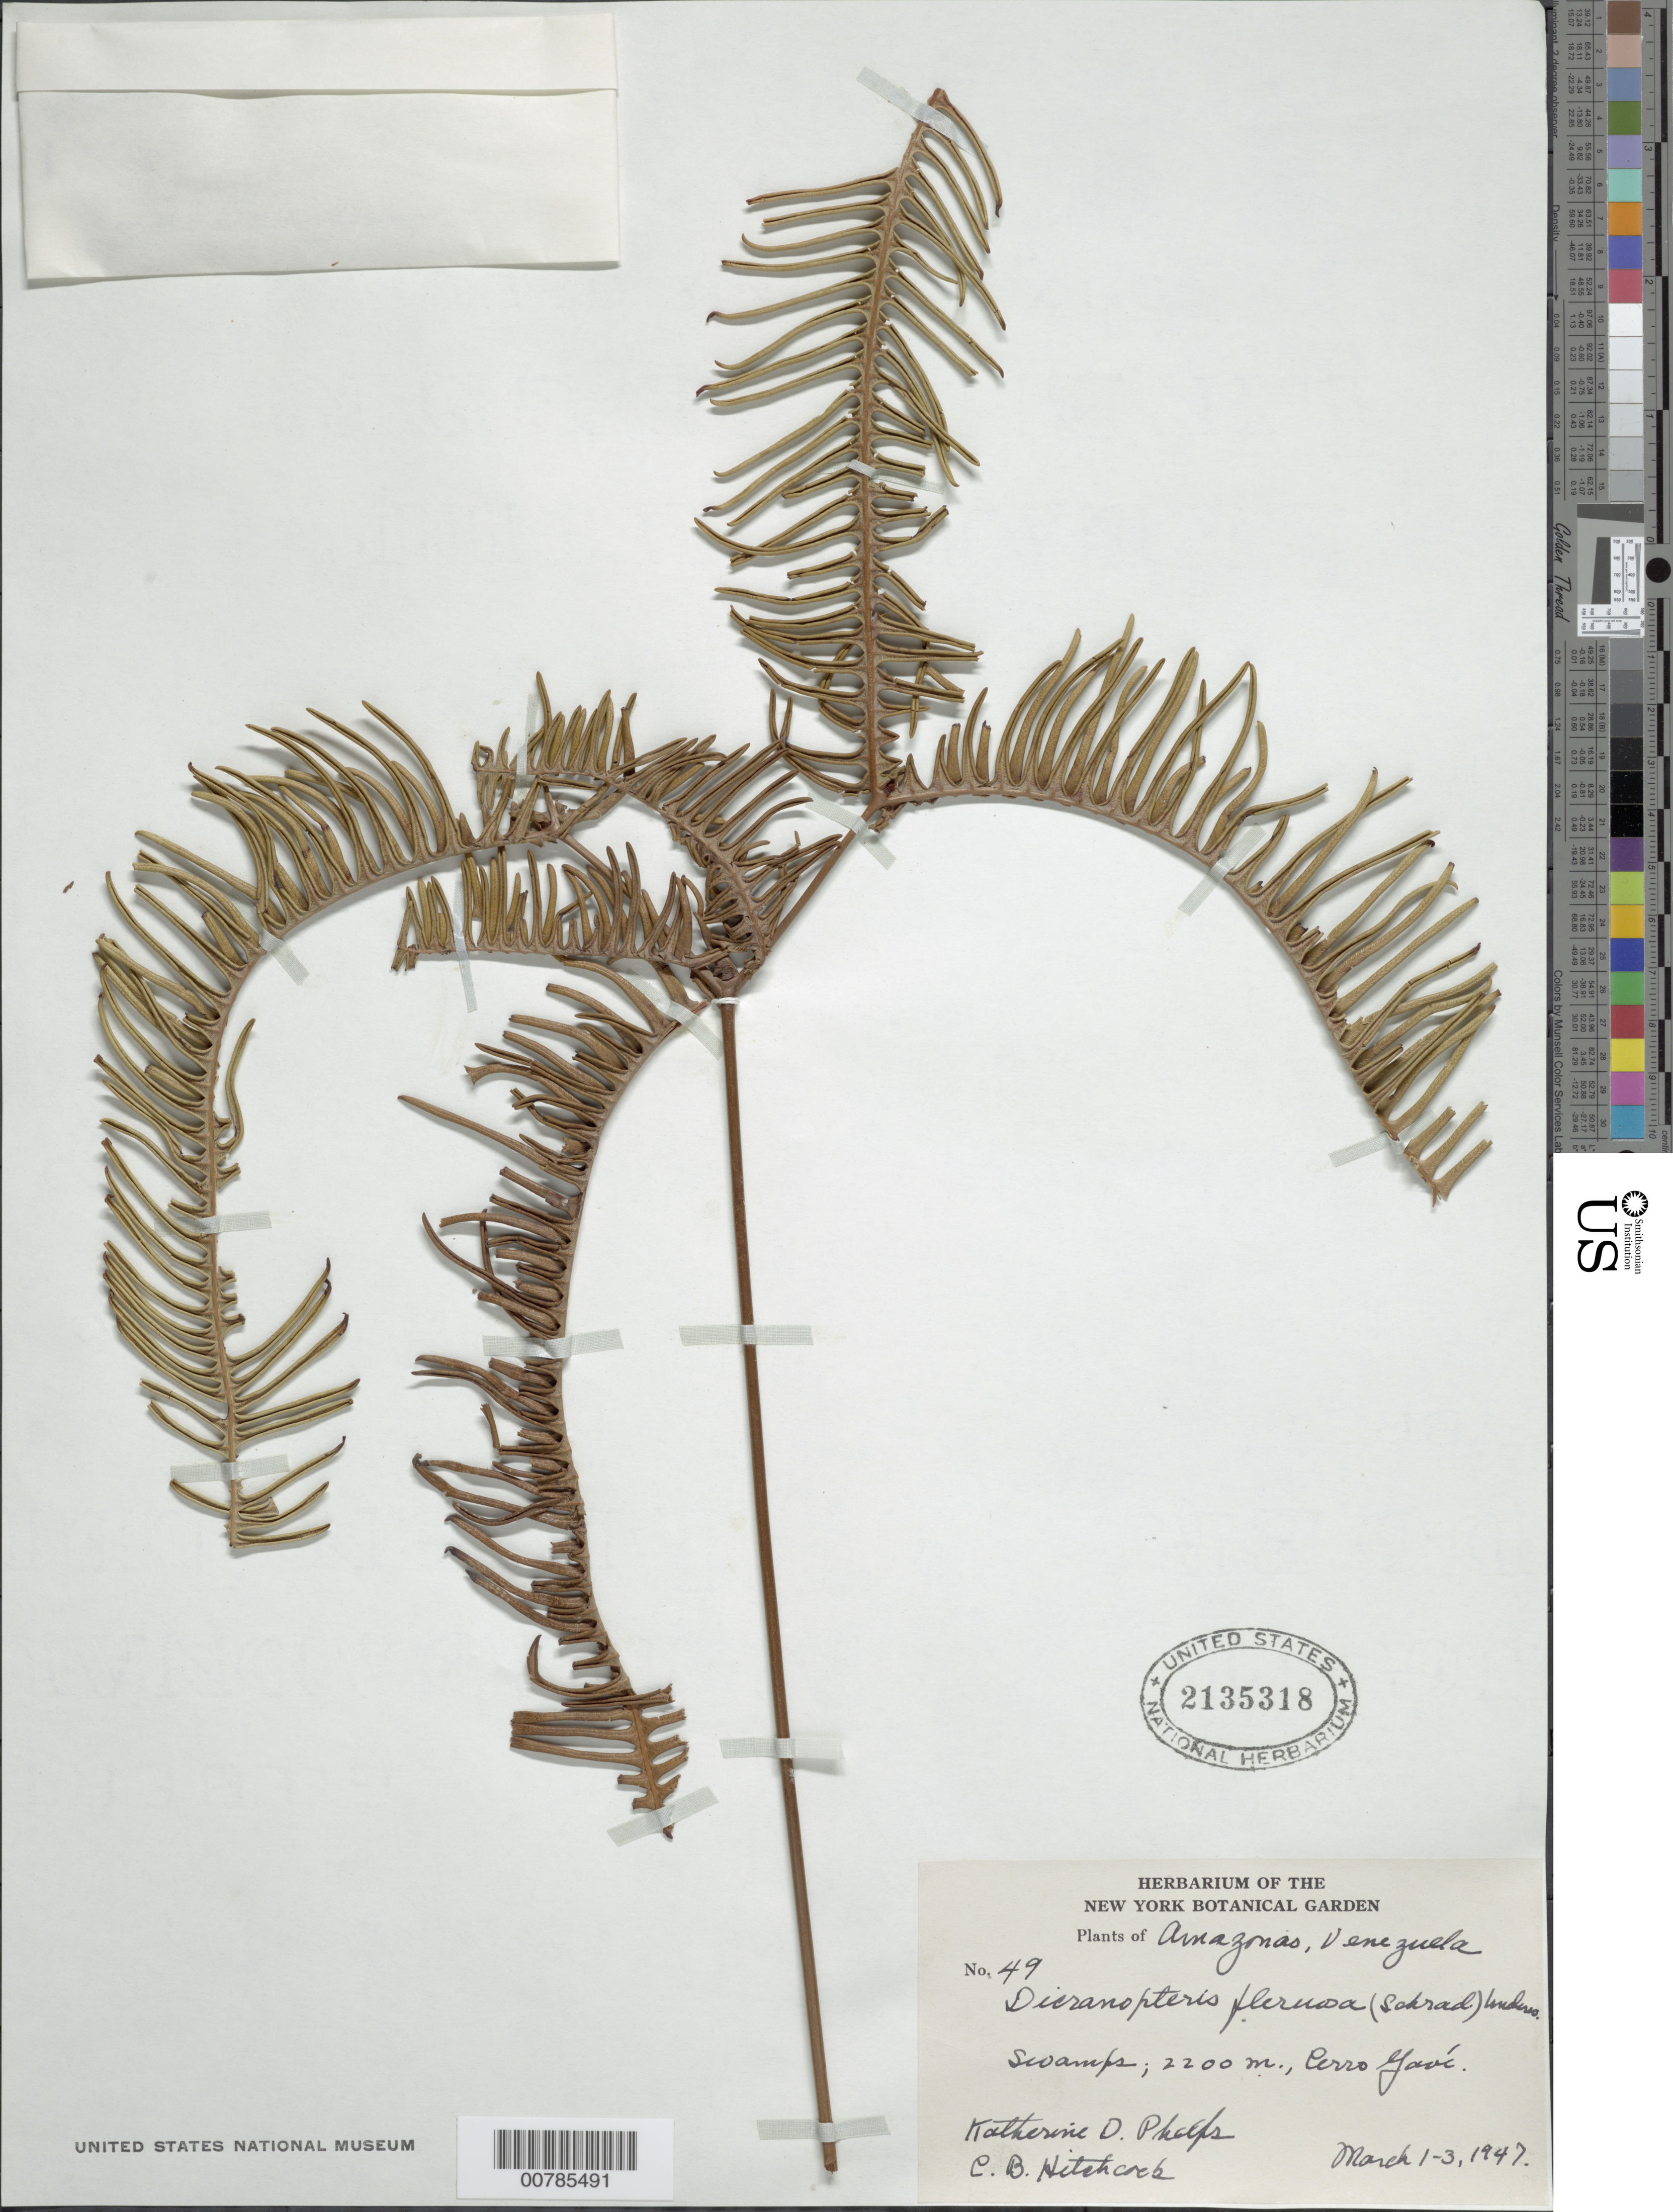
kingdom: Plantae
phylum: Tracheophyta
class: Polypodiopsida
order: Gleicheniales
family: Gleicheniaceae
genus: Dicranopteris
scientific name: Dicranopteris flexuosa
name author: (Schrad.) Underw.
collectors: K. D. Phelps & C. B. Hitchcock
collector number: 49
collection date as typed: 1-Mar-47 to 3-Mar-47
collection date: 1947-03-01/1947-03-03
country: Venezuela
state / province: Amazonas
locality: Cerro Yaví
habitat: Swamps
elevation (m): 2200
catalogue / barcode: US 2135318